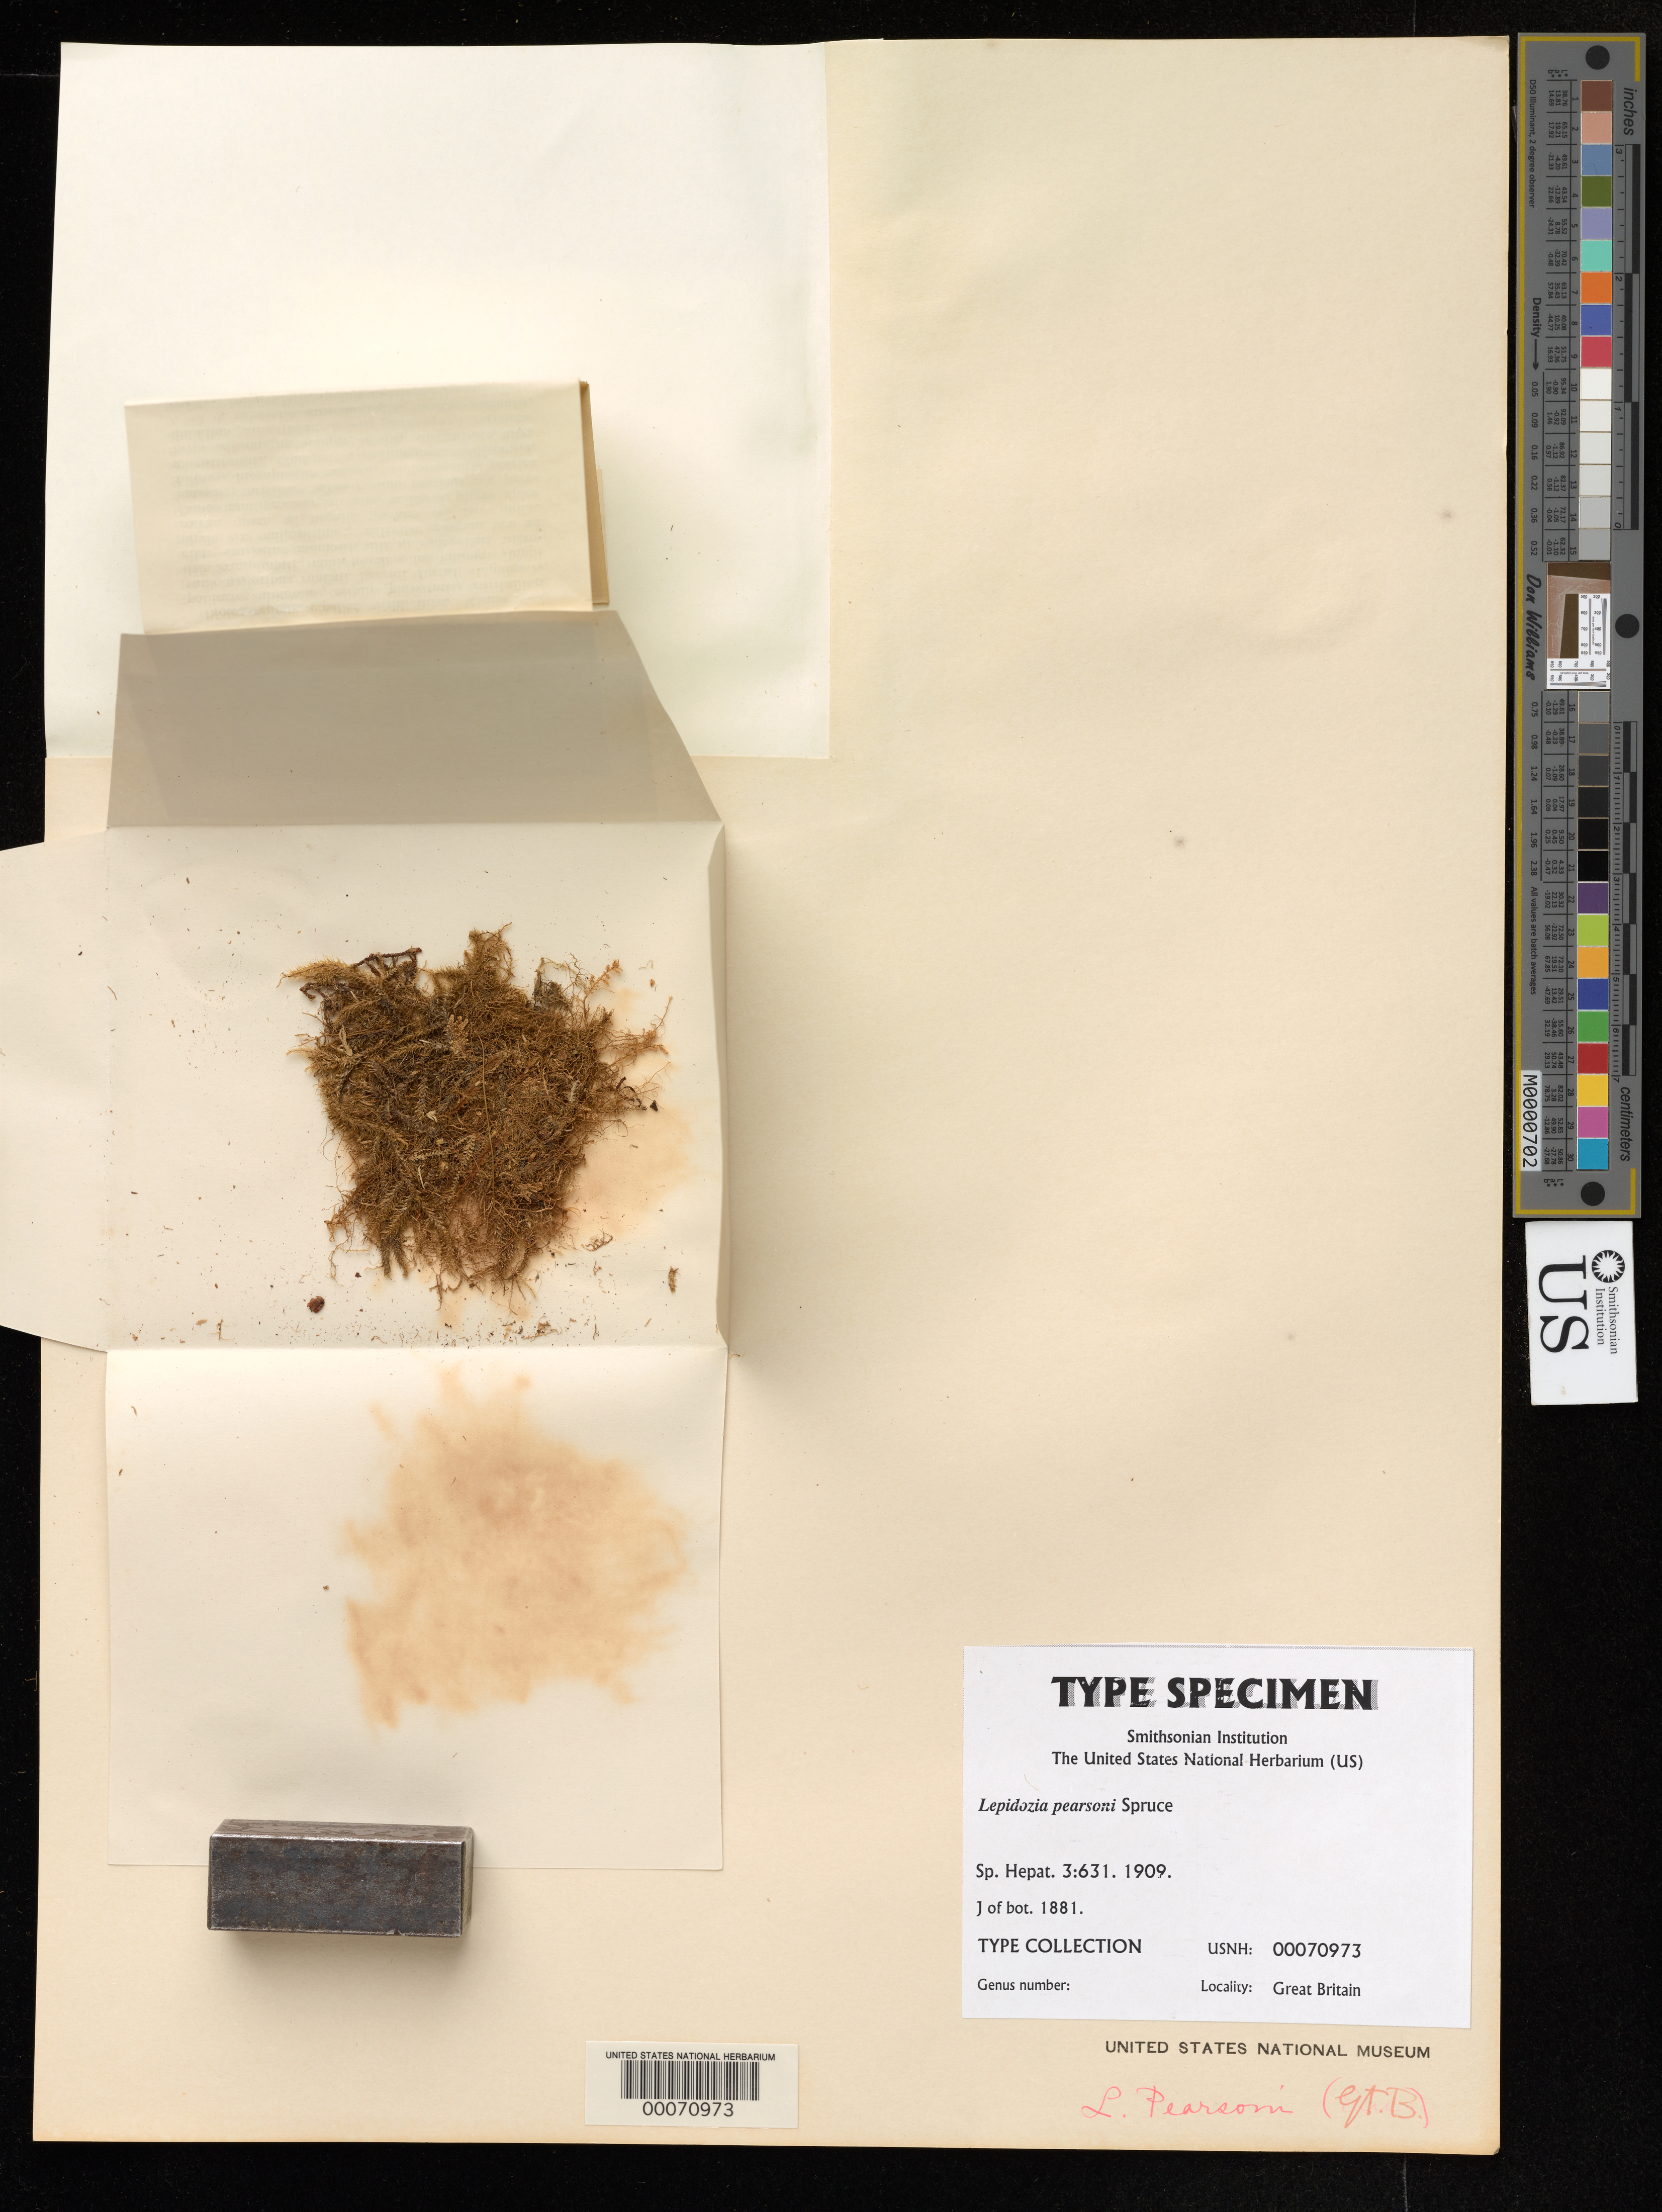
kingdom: Plantae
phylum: Marchantiophyta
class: Jungermanniopsida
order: Jungermanniales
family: Lepidoziaceae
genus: Lepidozia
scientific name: Lepidozia pearsoni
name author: Spruce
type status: Type Collection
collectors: W. H. Pearson & B. Carrington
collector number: Hep. Brit. 190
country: United Kingdom